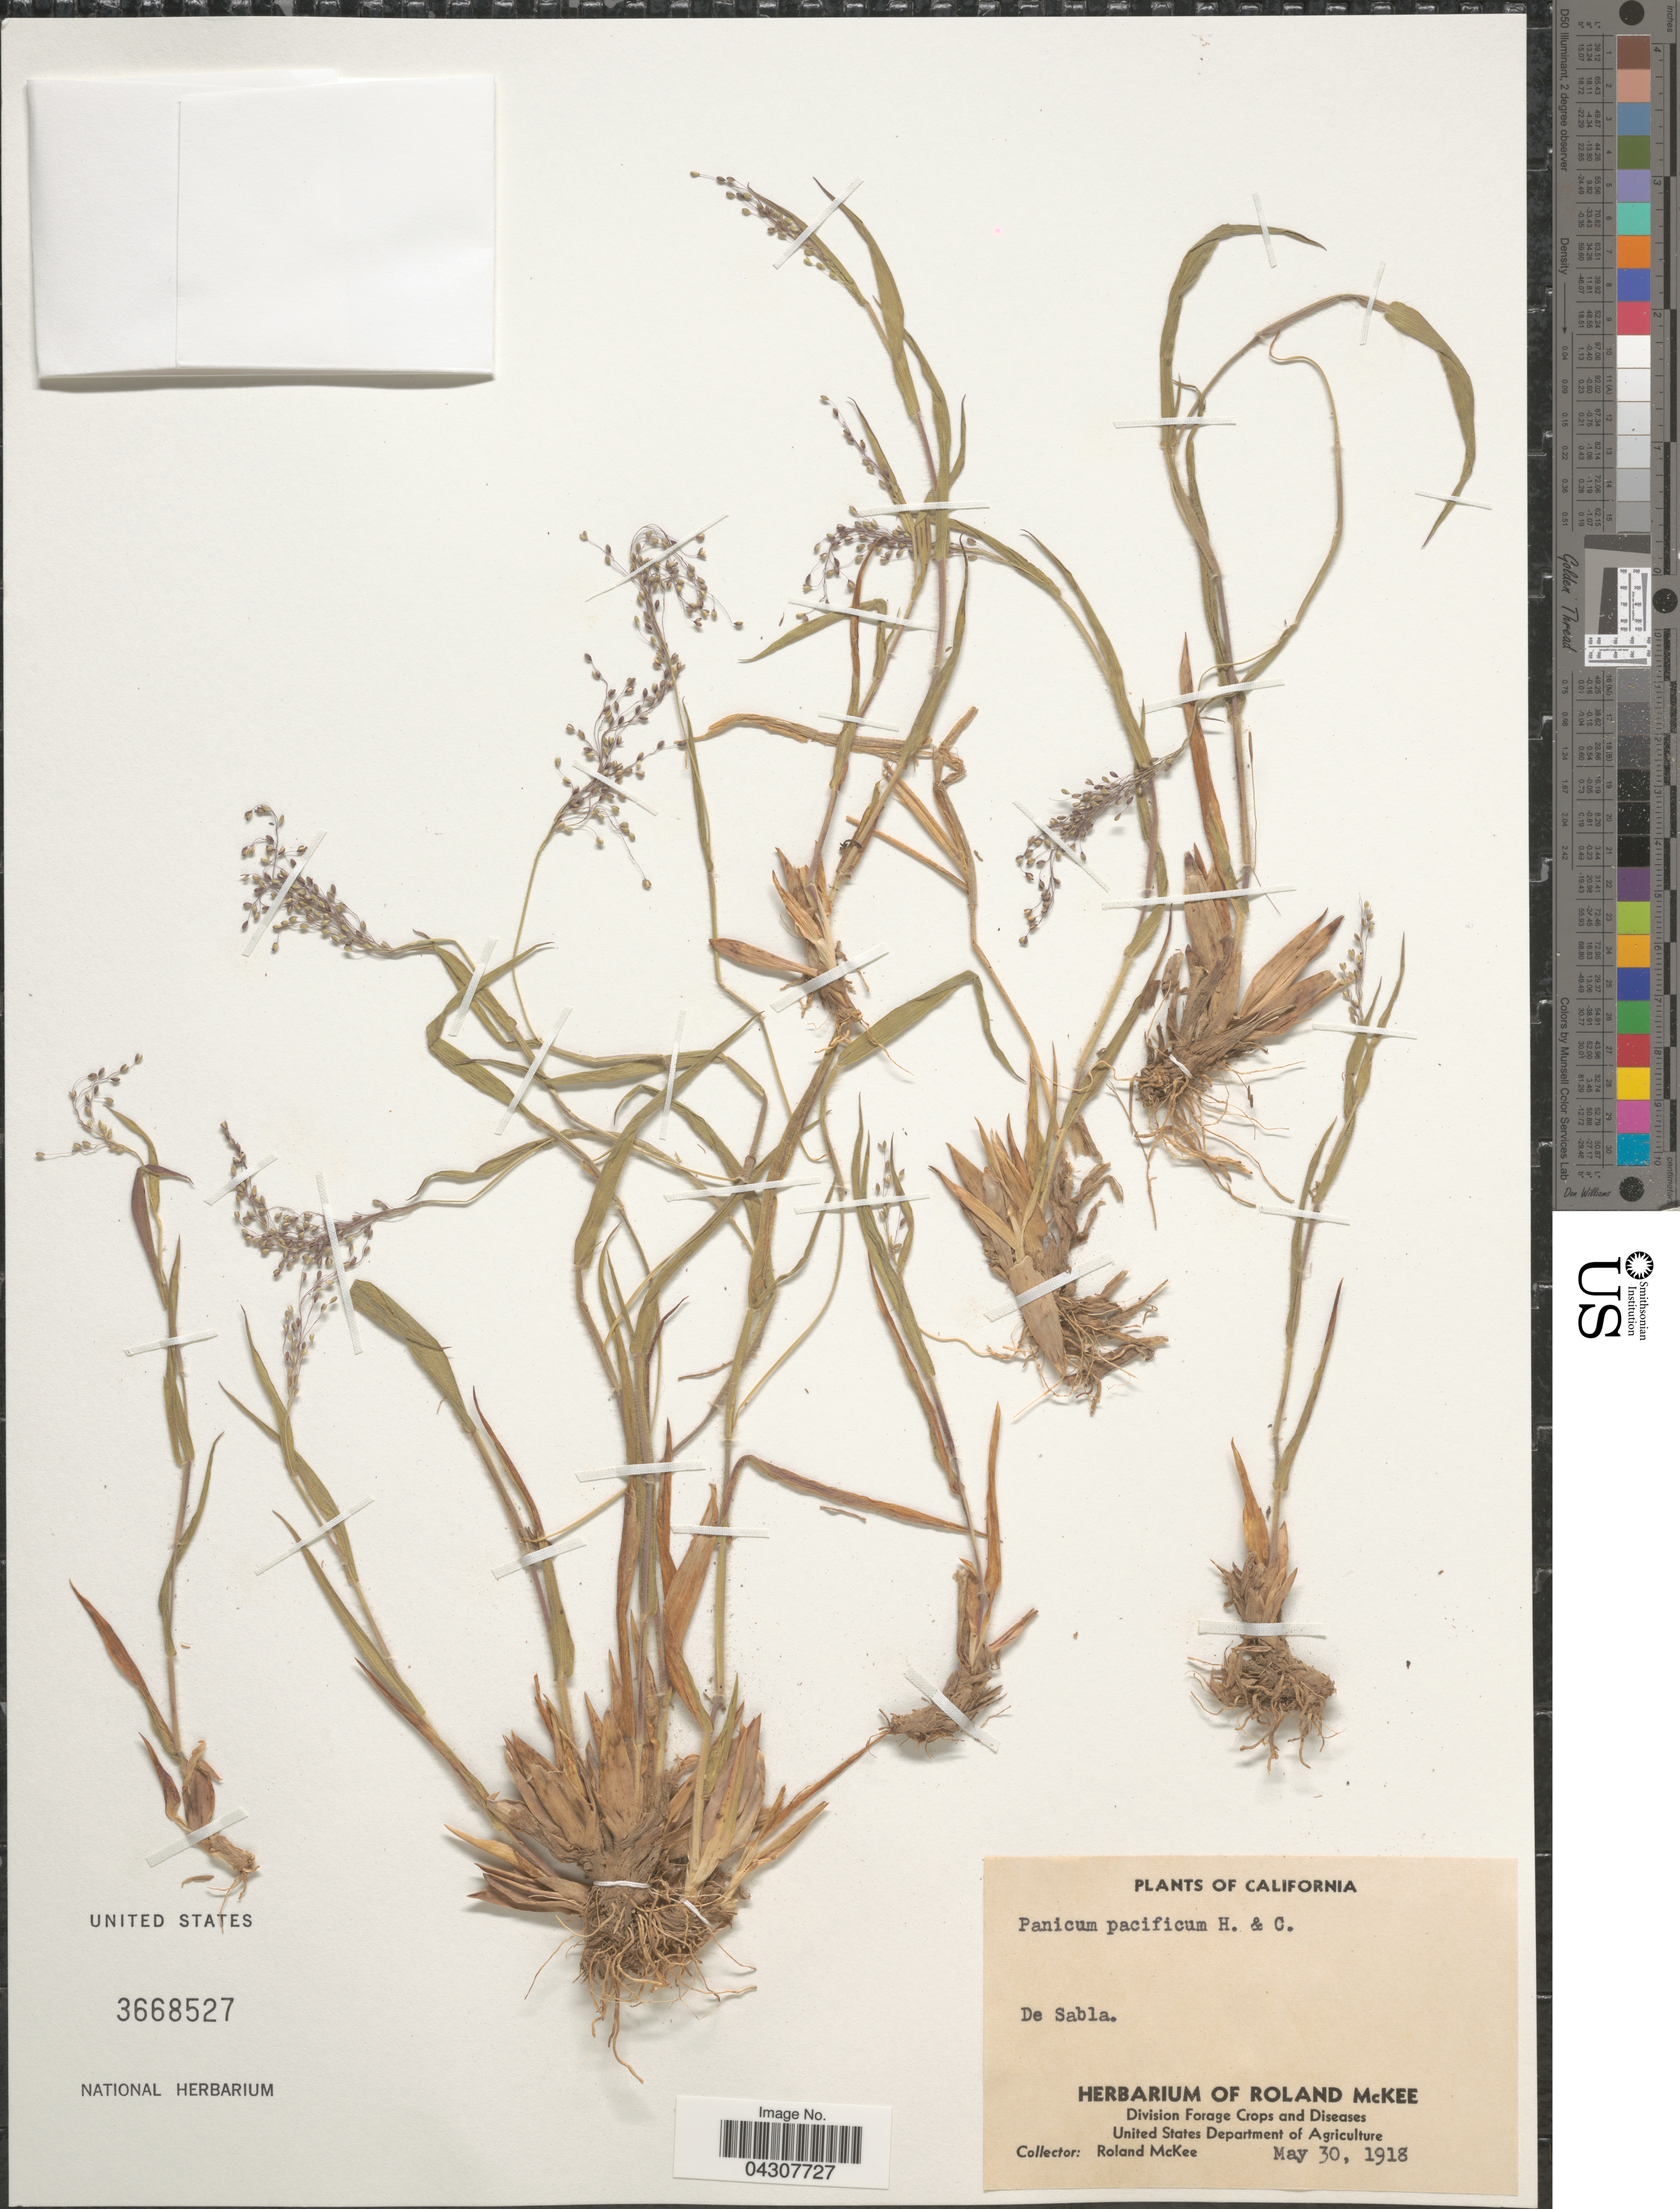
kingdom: Plantae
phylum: Tracheophyta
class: Liliopsida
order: Poales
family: Poaceae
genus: Dichanthelium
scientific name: Dichanthelium acuminatum var. acuminatum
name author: (Sw.) Gould & C.A. Clark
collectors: R. Mckee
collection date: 1918-05-30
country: United States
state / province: California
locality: De Sabla.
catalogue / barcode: US 3668527